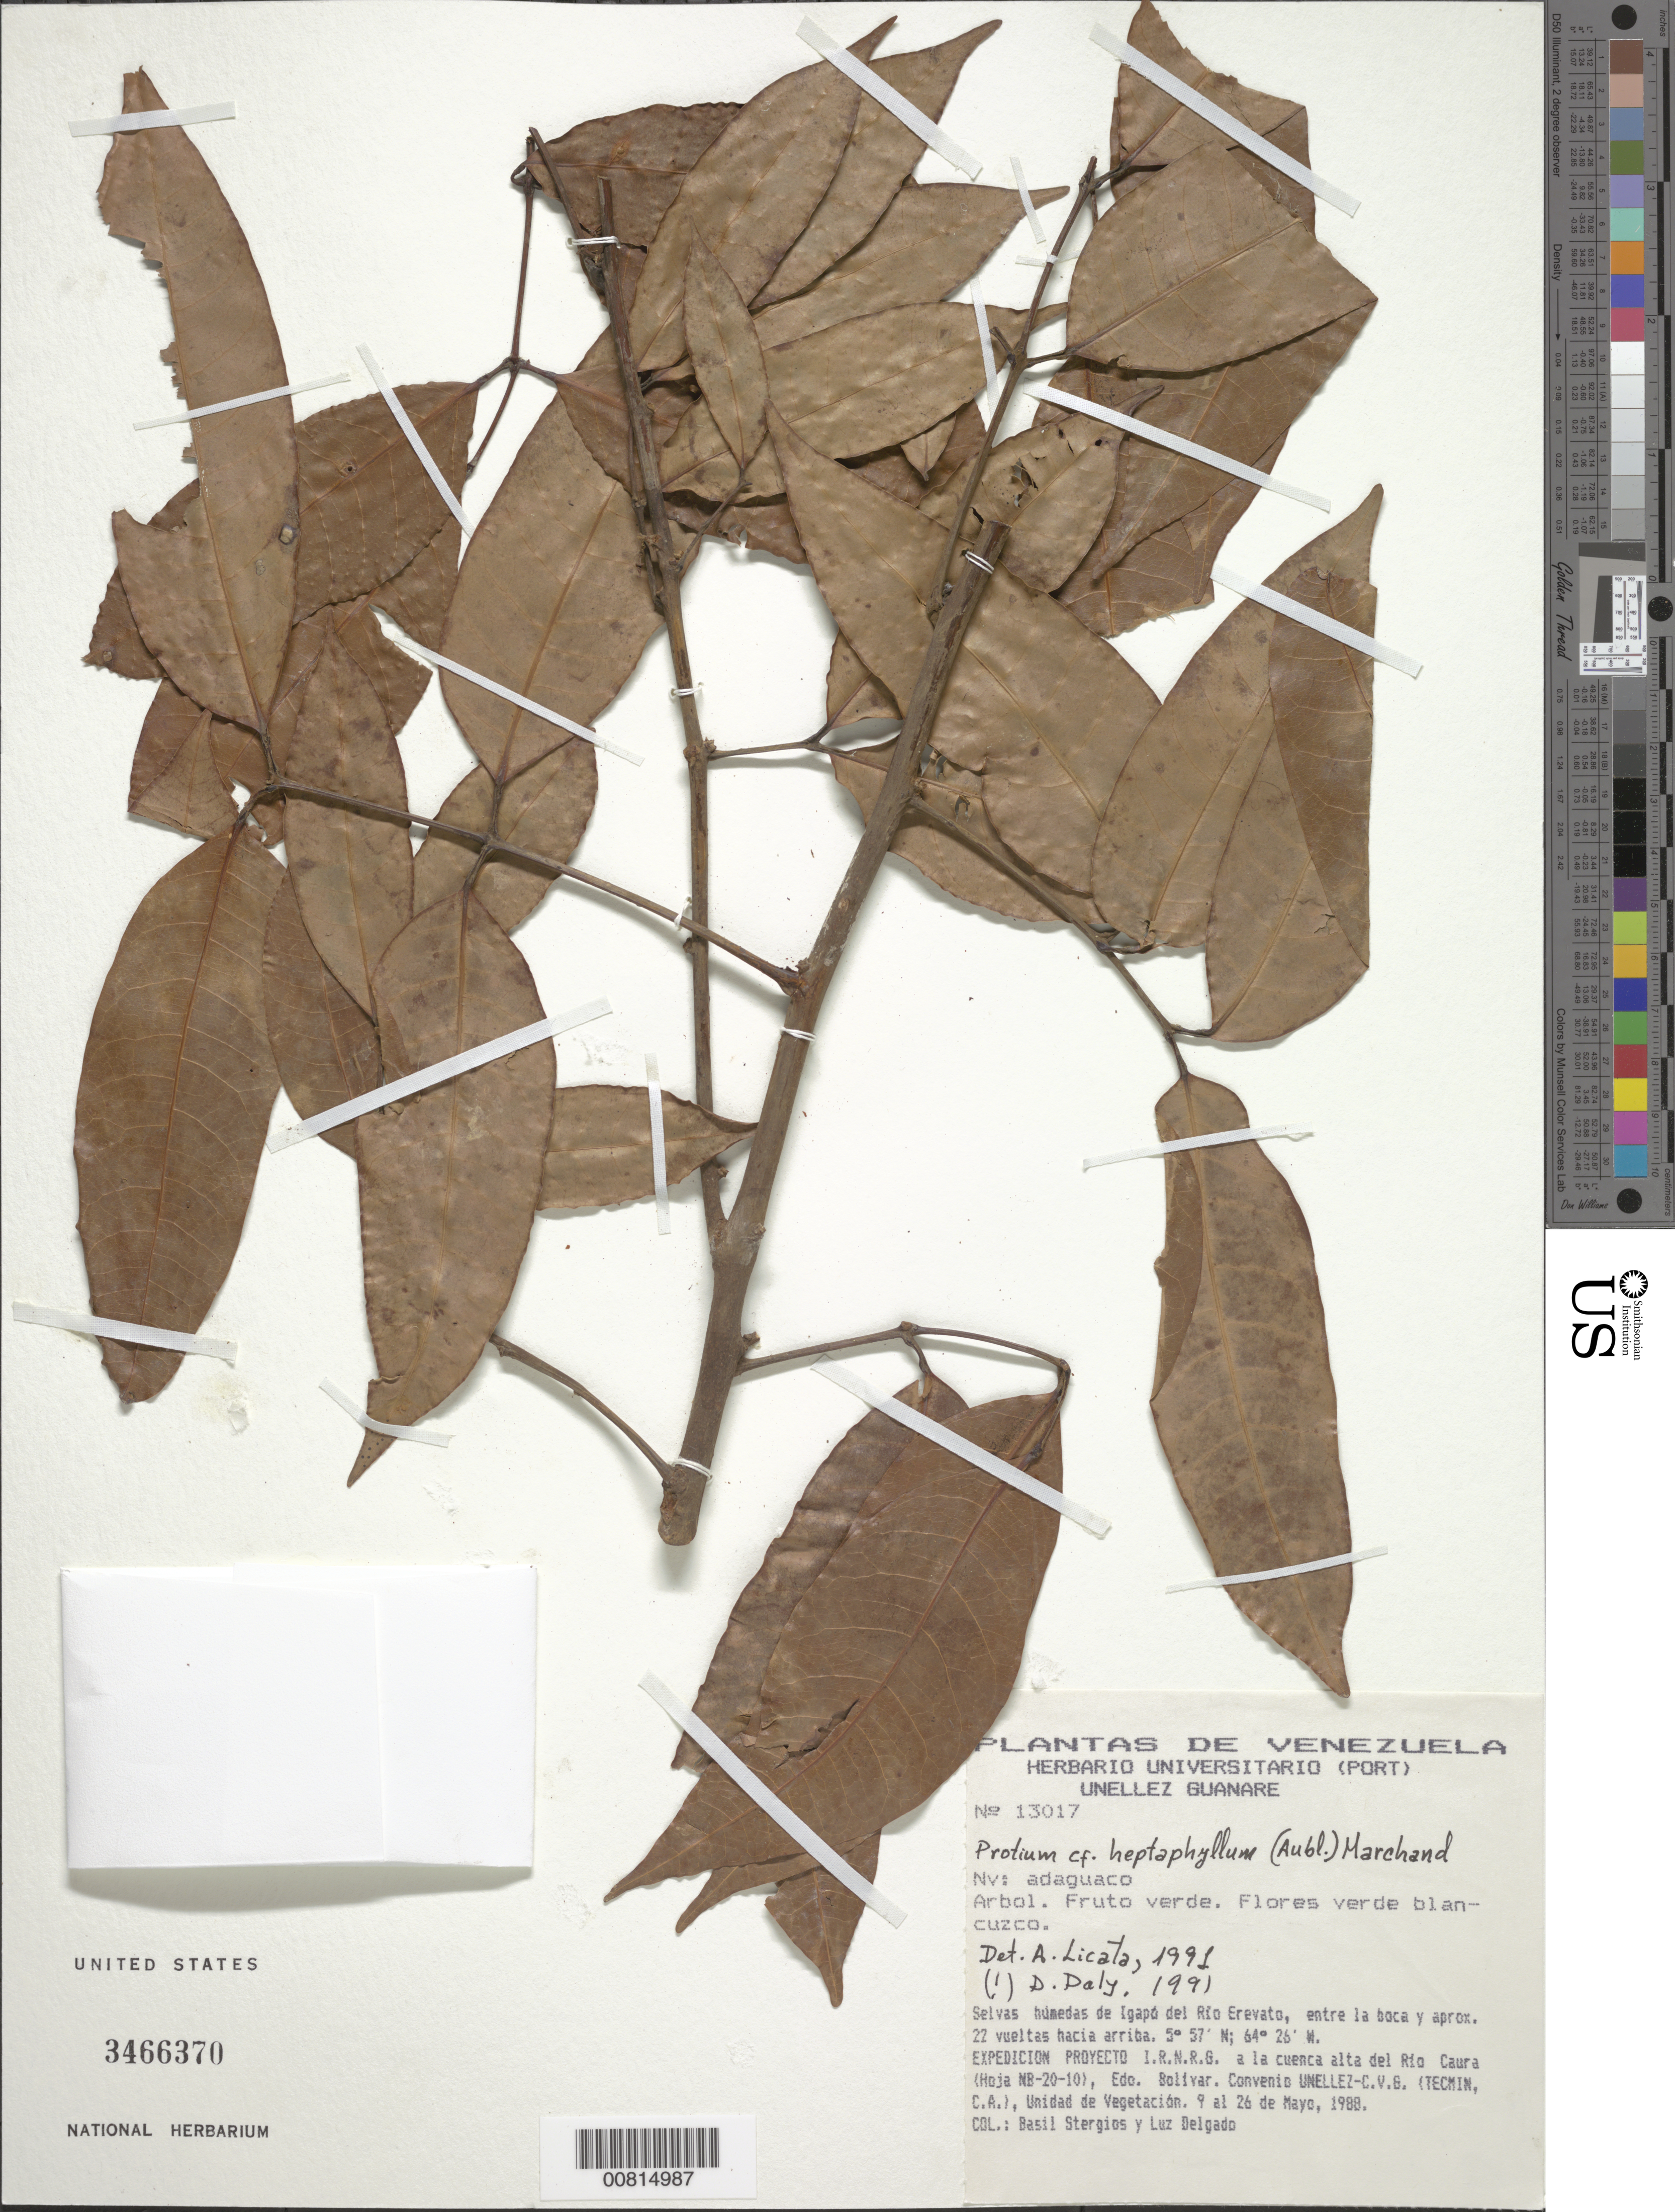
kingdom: Plantae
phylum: Tracheophyta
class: Magnoliopsida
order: Sapindales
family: Burseraceae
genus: Protium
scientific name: Protium heptaphyllum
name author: (Aubl.) Marchand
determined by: Daly, D. C.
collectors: B. G. Stergios & L. Delgado V.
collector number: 13017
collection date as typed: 9-May-88 to 26-May-88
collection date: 1988-05-09/1988-05-26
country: Venezuela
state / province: Bolívar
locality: Igapó del río Erevato, entre la boca y aprox. 22 vueltas hacia arriba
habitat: Selvas húmedas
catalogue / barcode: US 3466370